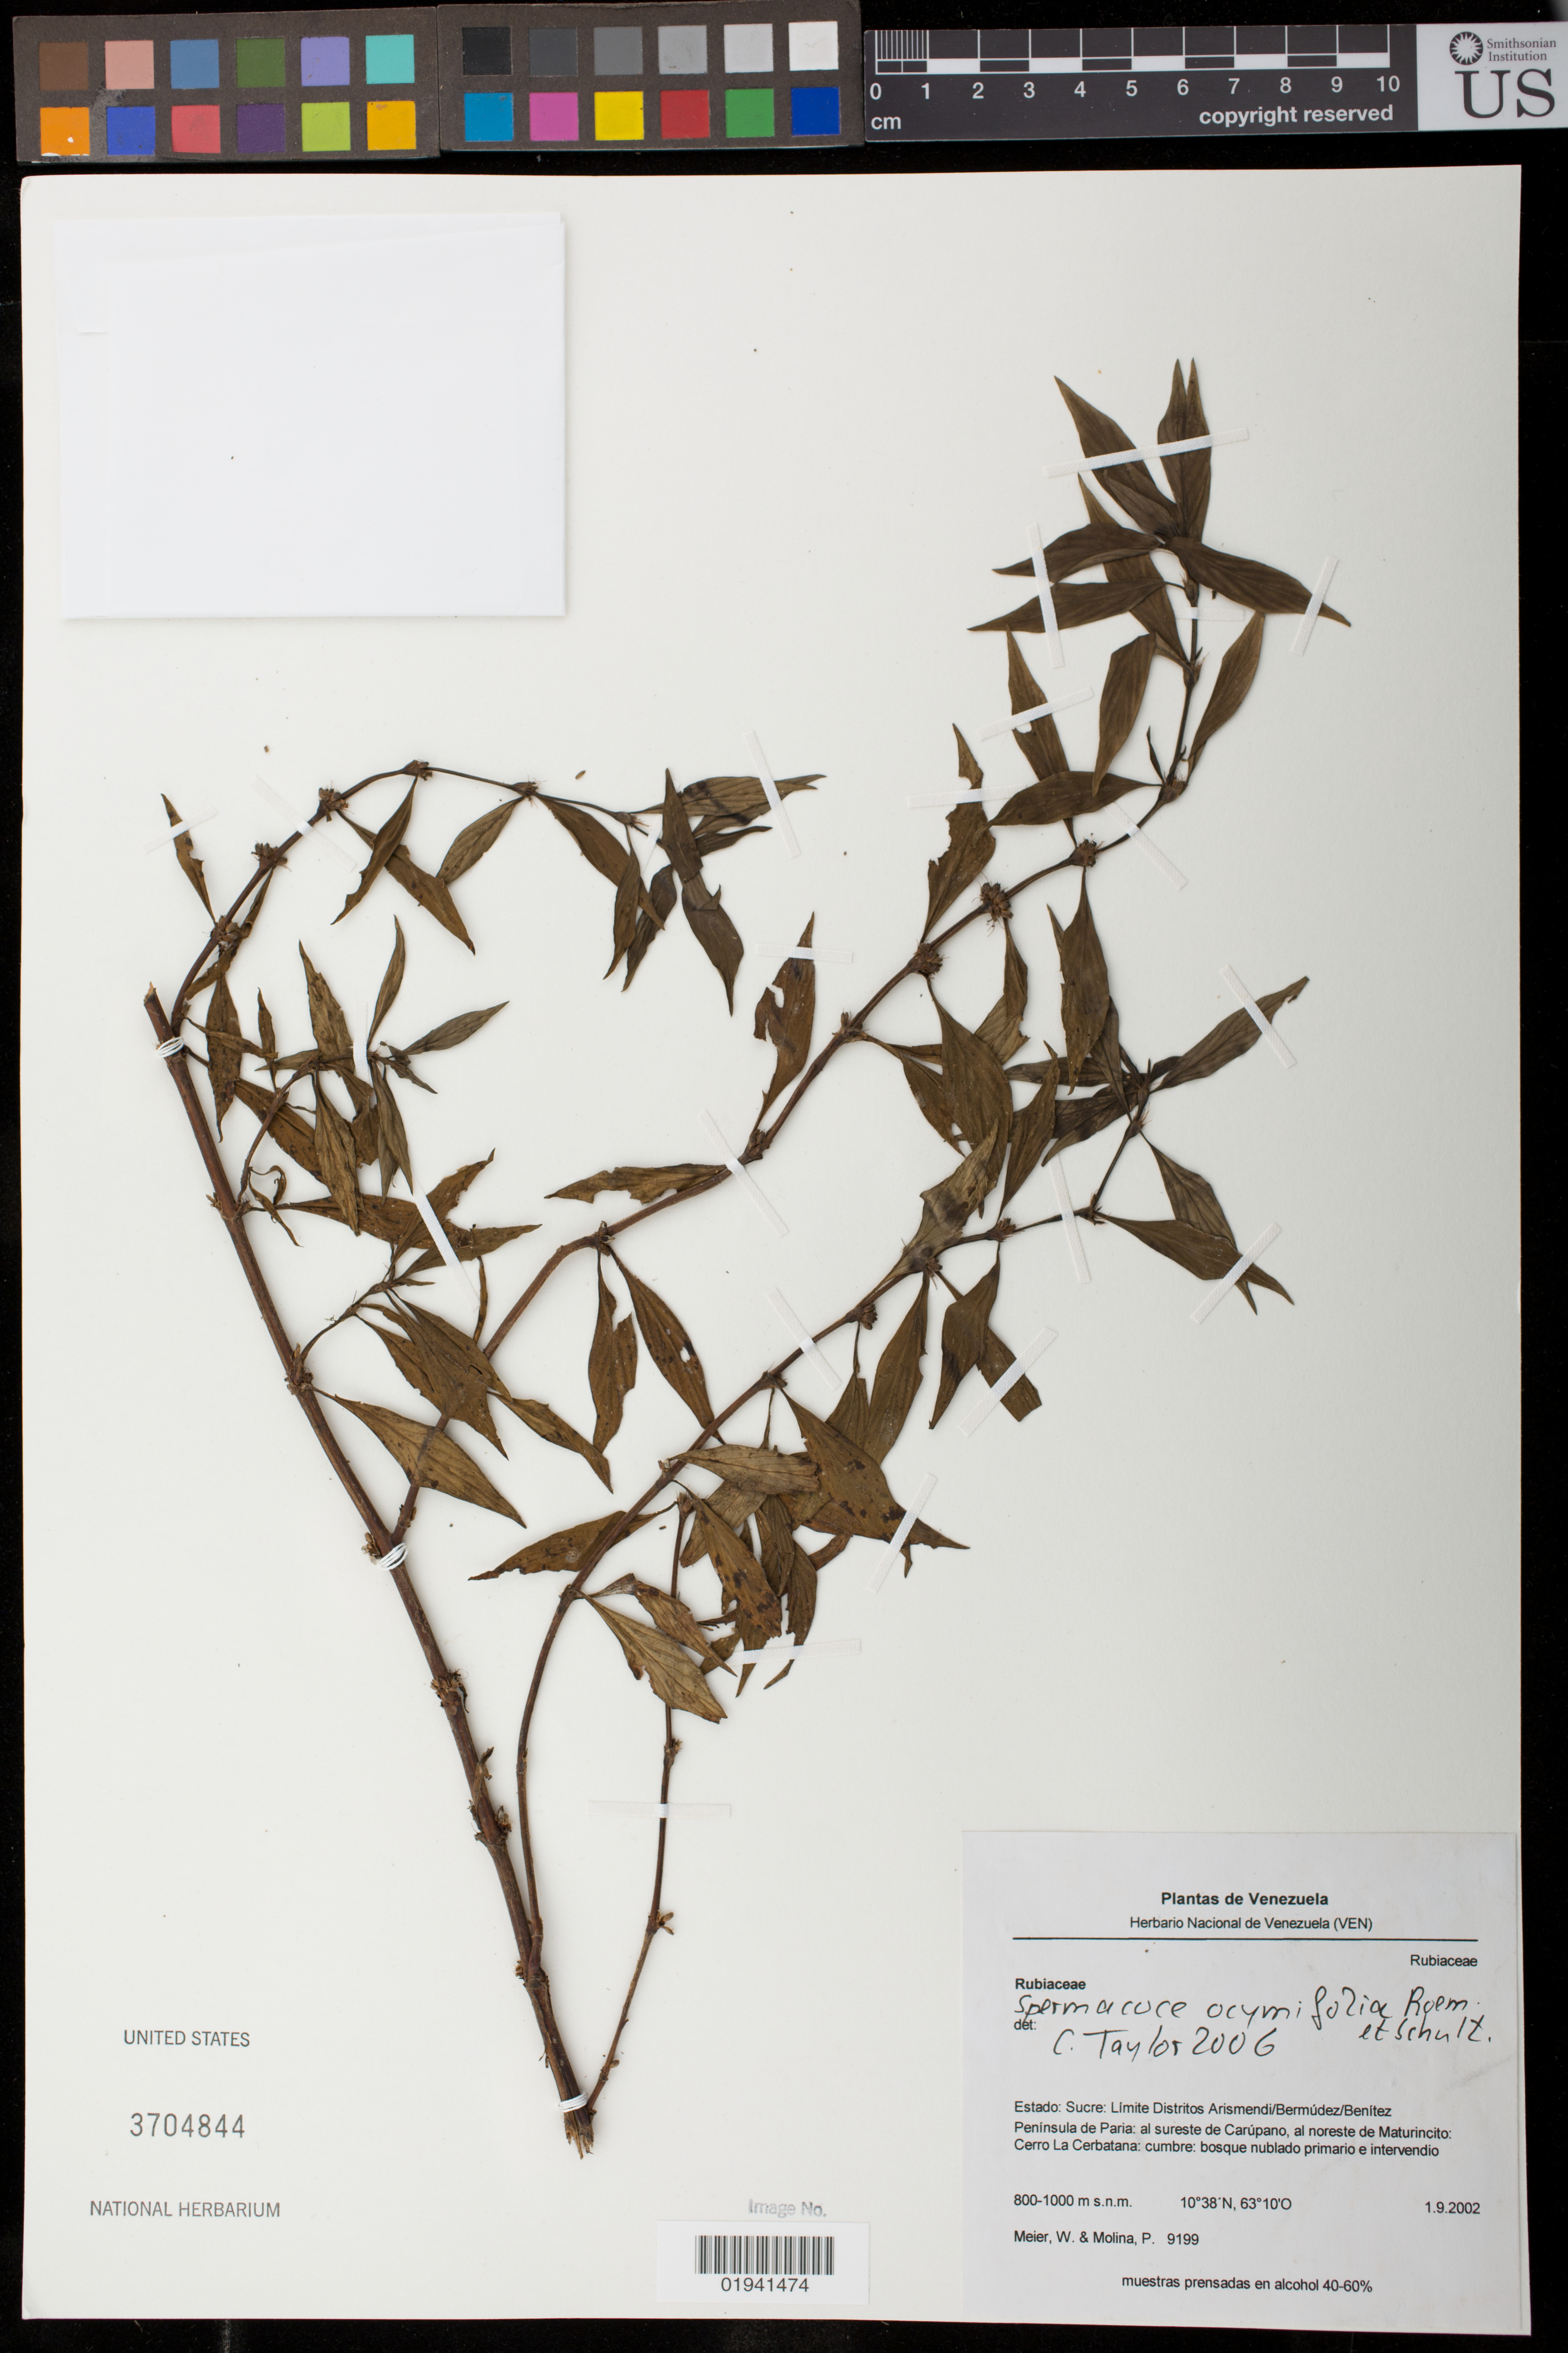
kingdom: Plantae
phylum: Tracheophyta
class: Magnoliopsida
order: Gentianales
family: Rubiaceae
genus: Spermacoce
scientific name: Spermacoce ocymifolia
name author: Willd. ex Roem. & Schult.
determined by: Taylor, C.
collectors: W. Meier & P. Molina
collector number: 9199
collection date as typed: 01 Sep 2002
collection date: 2002-09-01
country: Venezuela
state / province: Sucre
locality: Limite Distritos Arismendi/Bermúdez/Benítez Peninsula de Paria, al sureste de Carúpano, al noreste de Maturincito, Cerro La Cerbatana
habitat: bosque nublado primario e intervendio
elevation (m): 800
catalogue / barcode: US 3704844